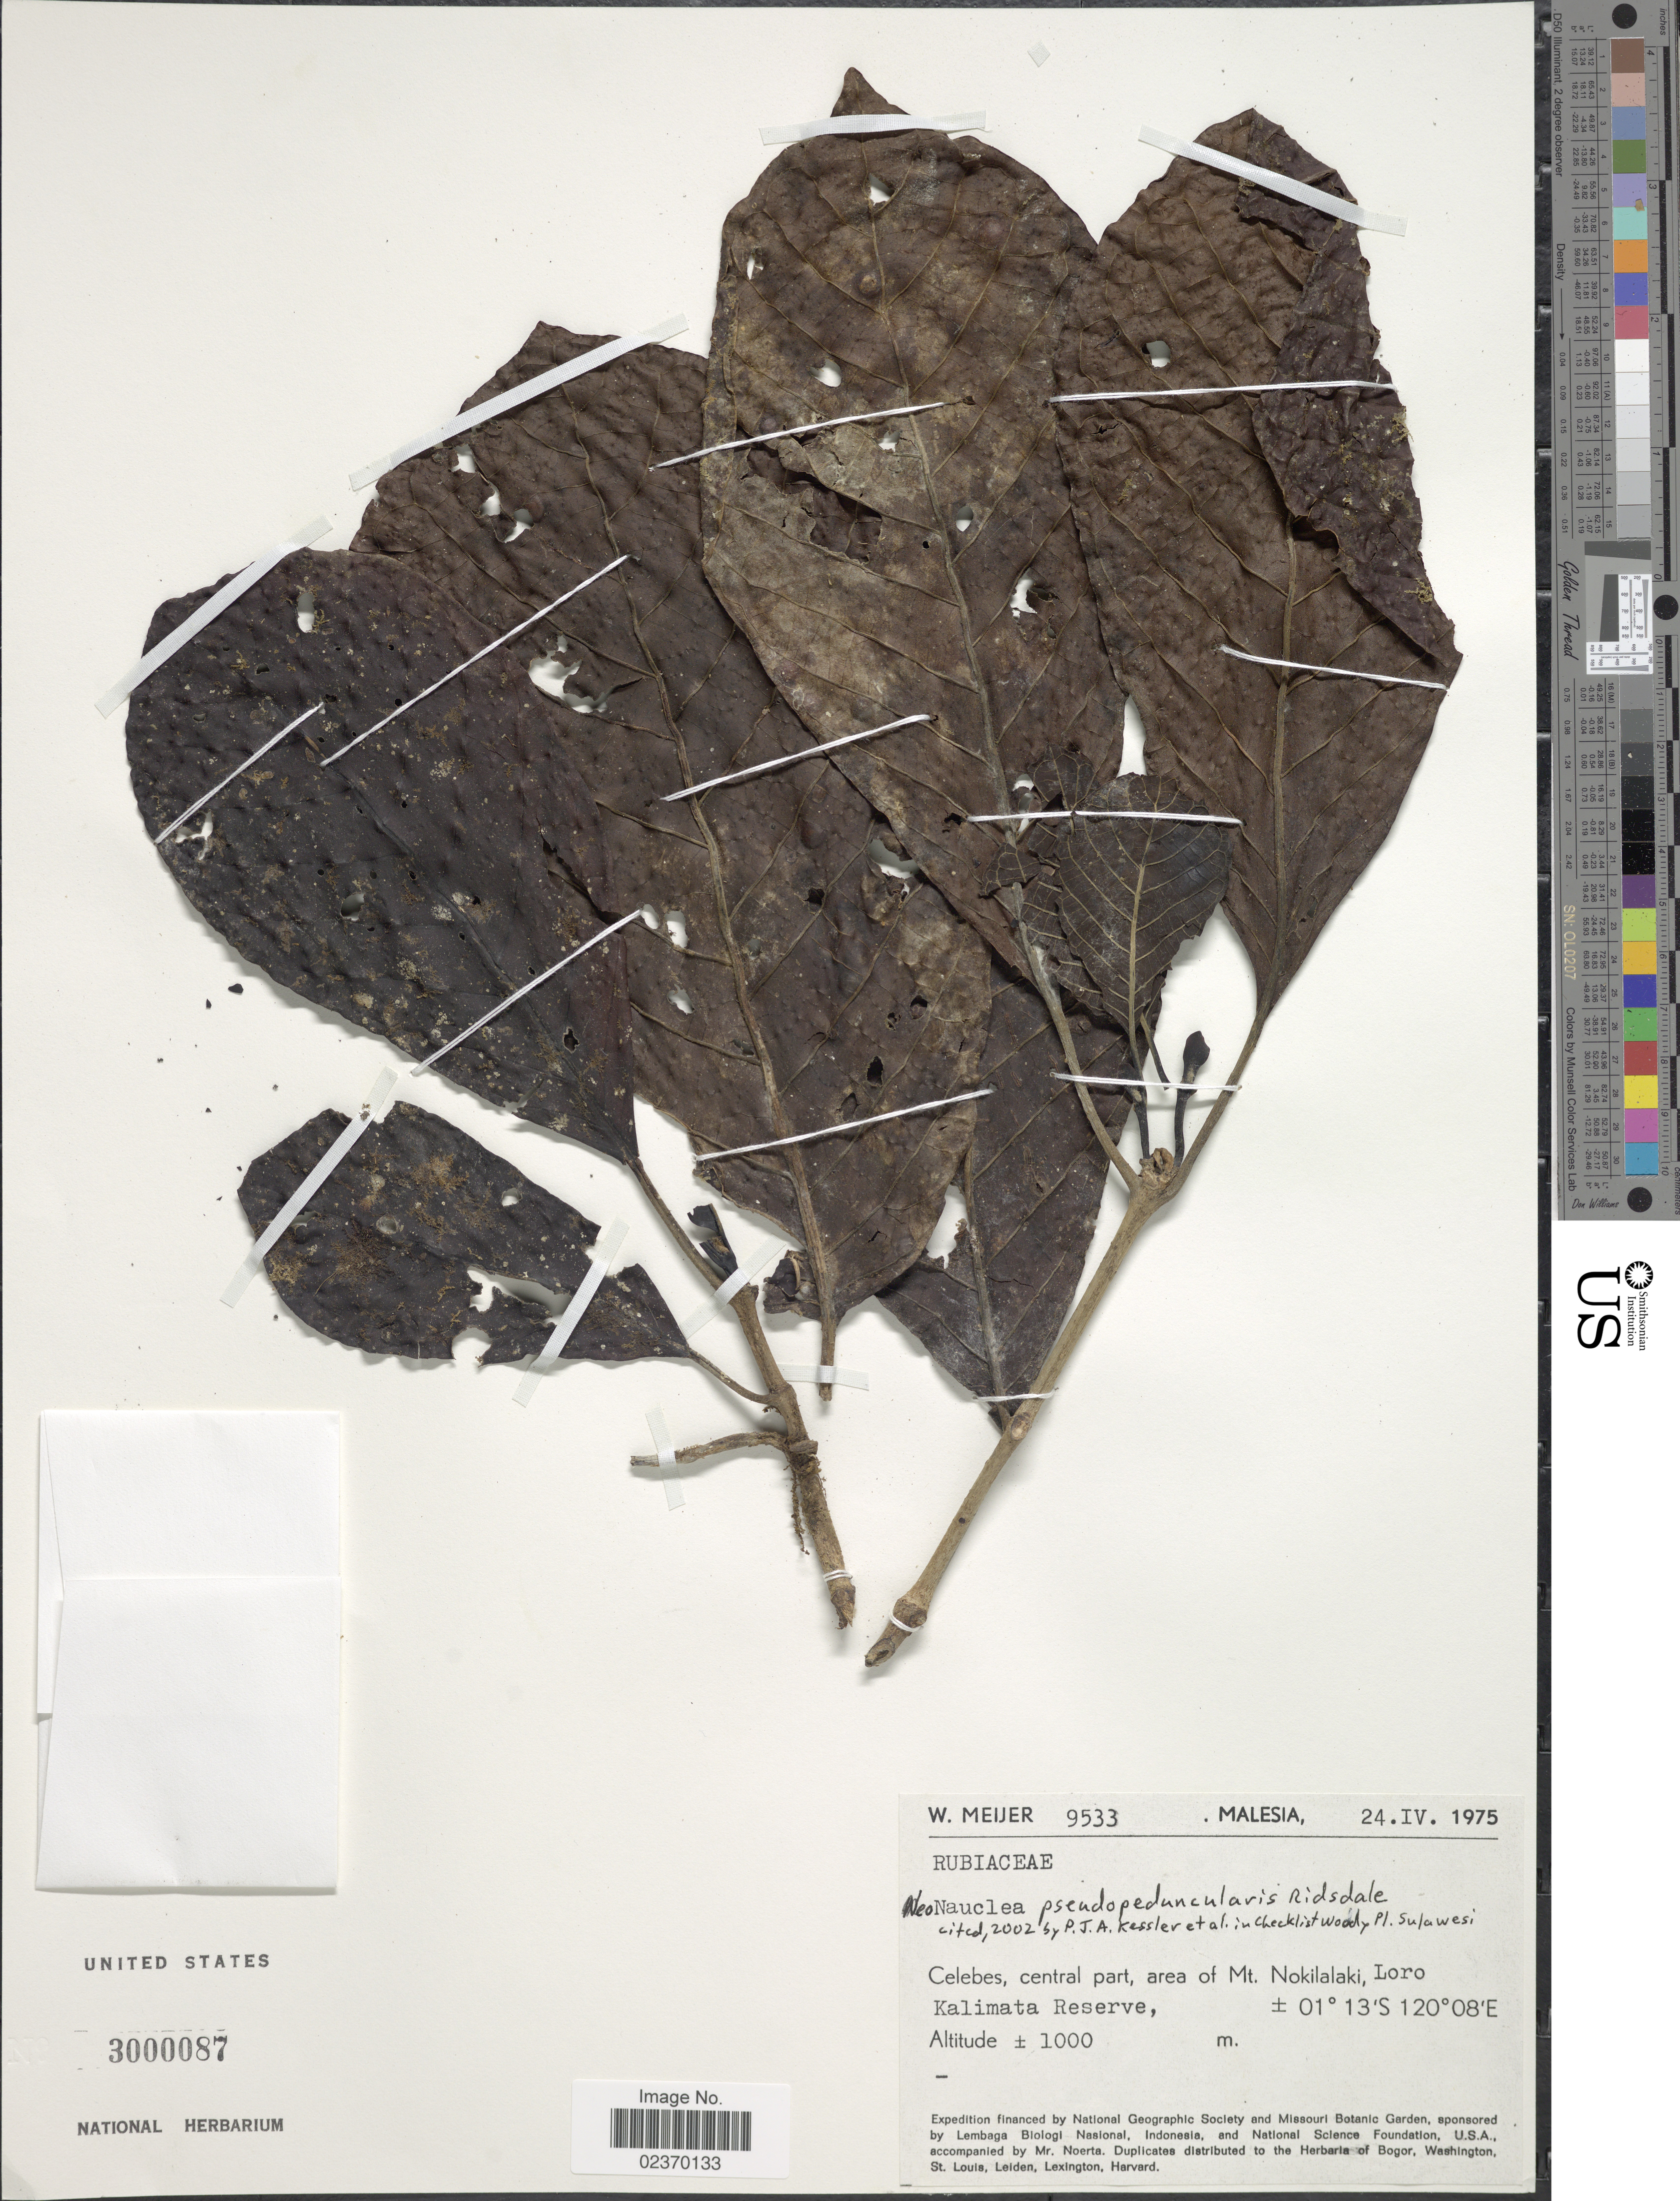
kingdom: Plantae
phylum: Tracheophyta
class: Magnoliopsida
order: Gentianales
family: Rubiaceae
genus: Neonauclea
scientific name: Neonauclea pseudopeduncularis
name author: Ridsdale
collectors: W. Meijer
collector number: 9533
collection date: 1975-04-24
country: Indonesia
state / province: Sulawesi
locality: Malesia, Celebes, central part, area of Mt Nokilalaki, Loro Kalimata Reserve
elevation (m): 1000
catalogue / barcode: US 3000087